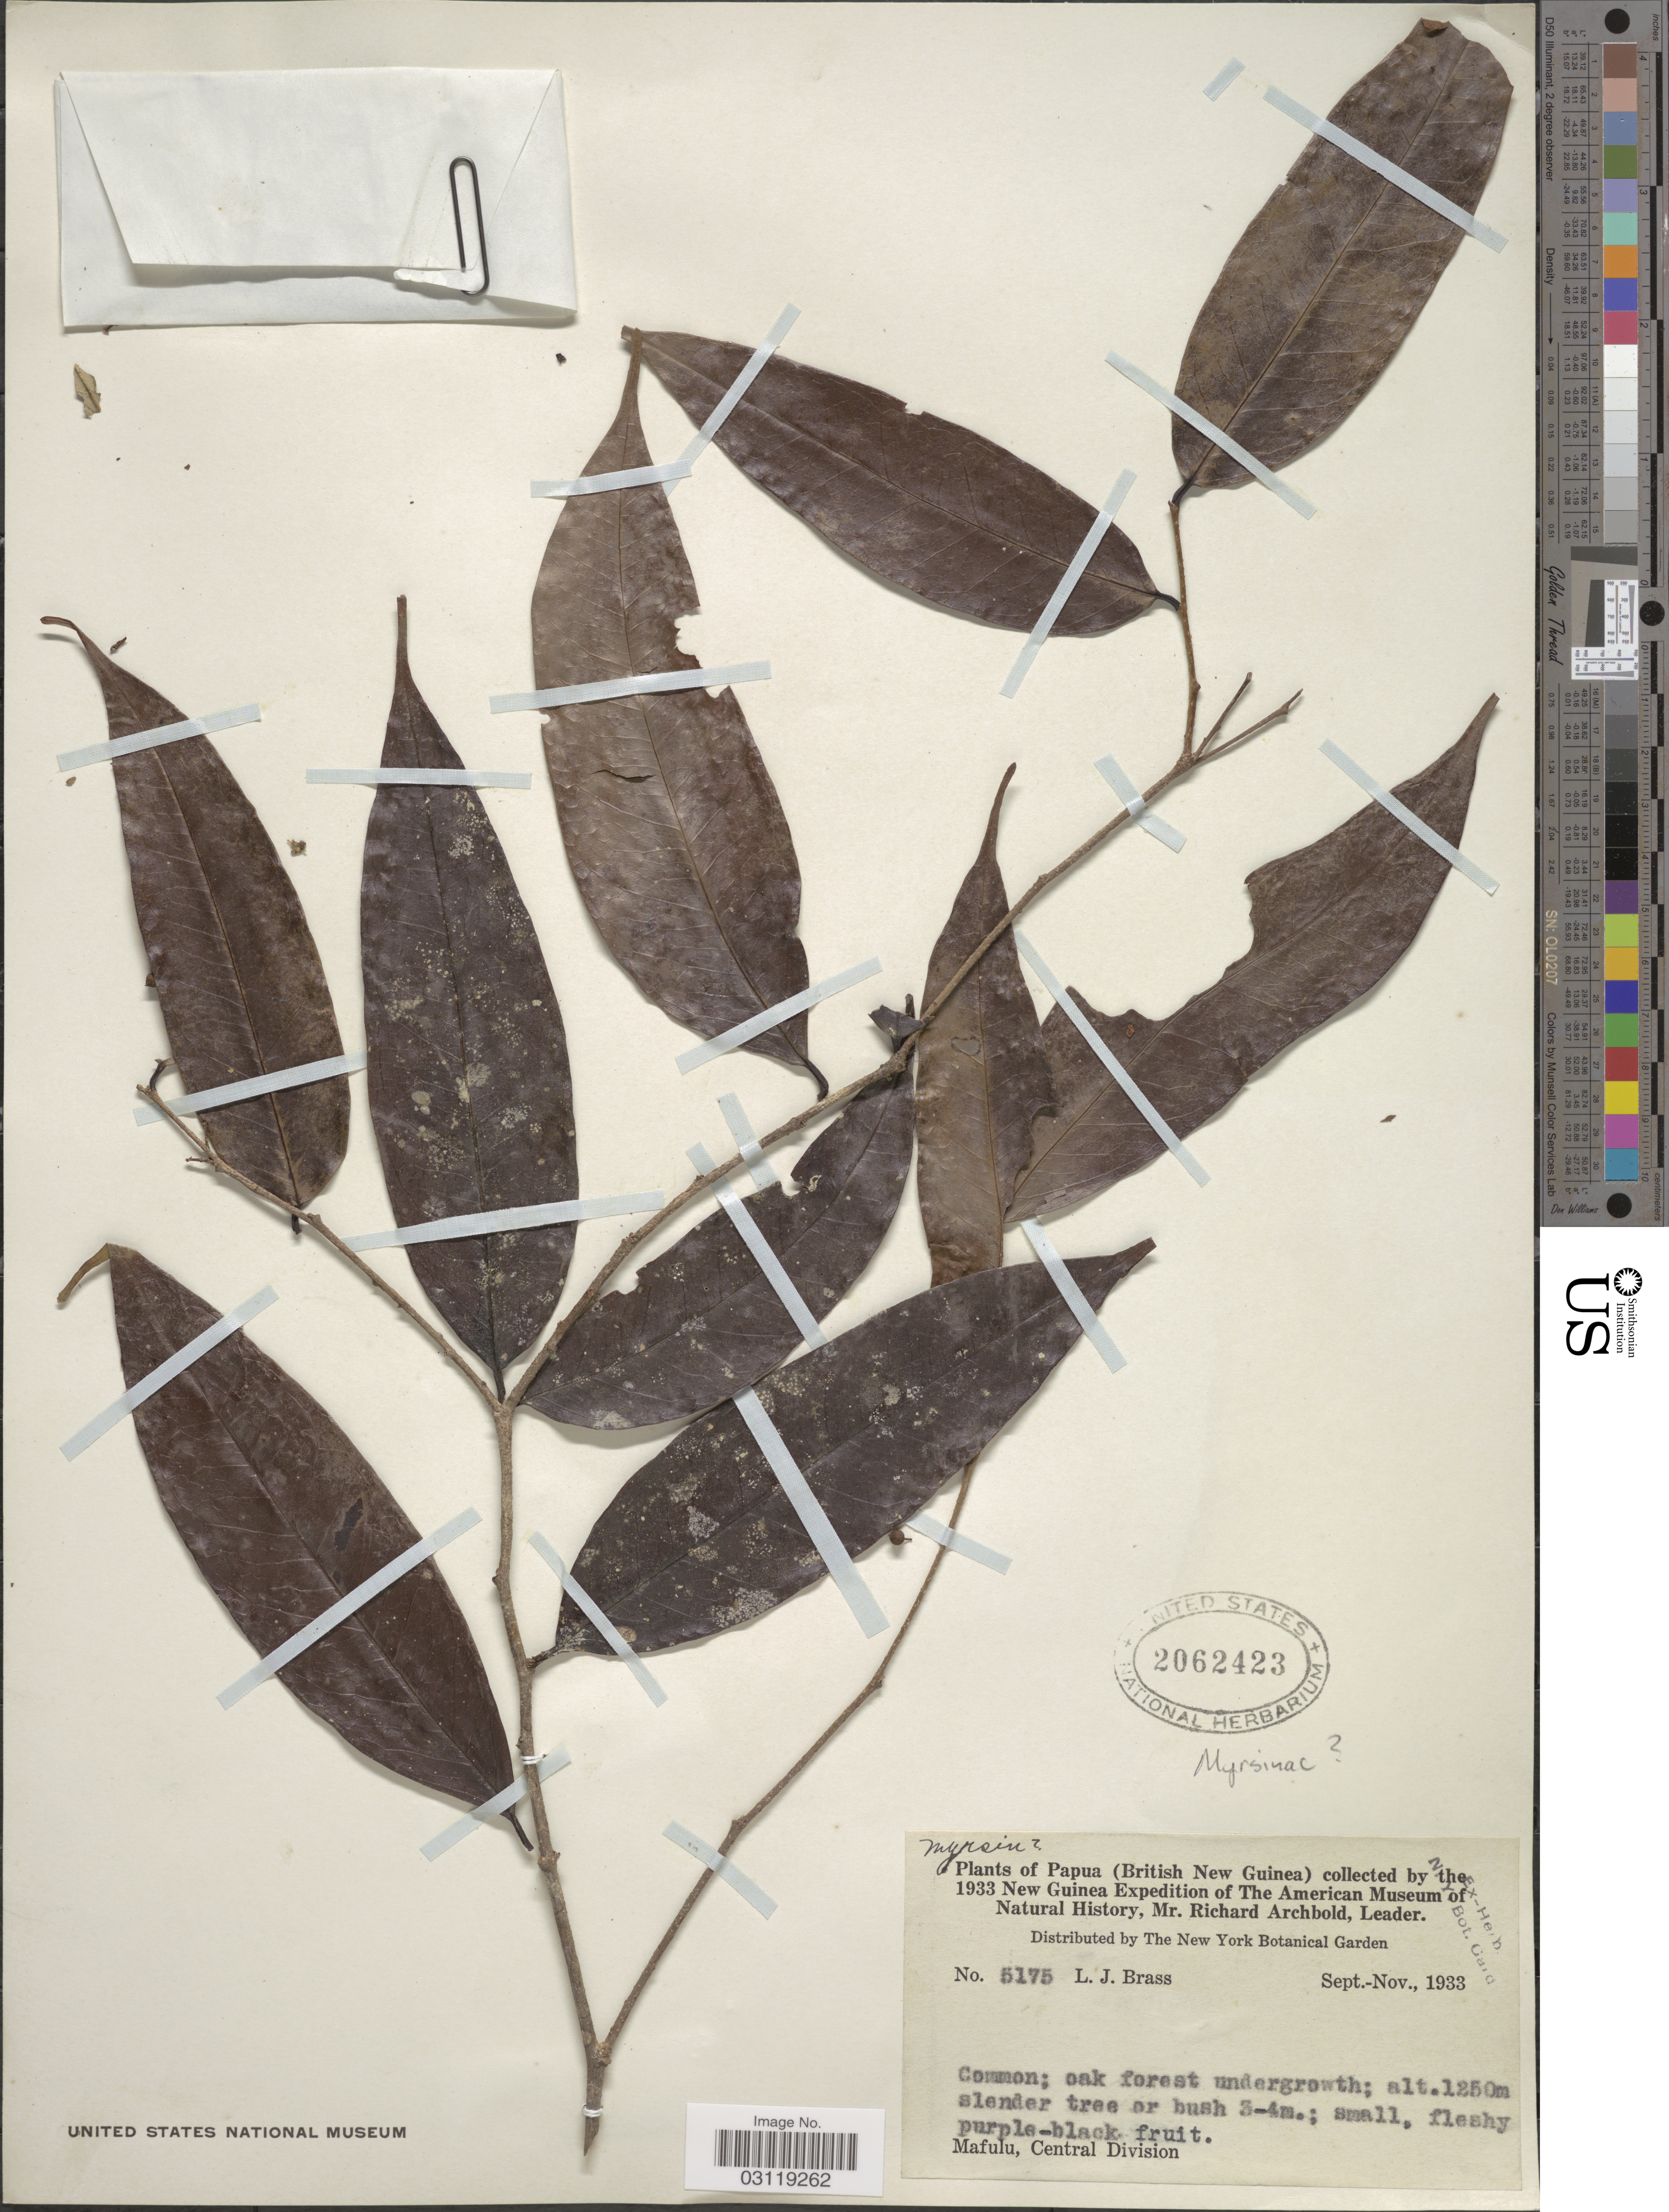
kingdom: Plantae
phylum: Tracheophyta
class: Magnoliopsida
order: Ericales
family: Primulaceae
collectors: L. J. Brass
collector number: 5175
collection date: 1933-09/1933-11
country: Papua New Guinea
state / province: Central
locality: Papua (British New Guinea). Mafulu, Central Division.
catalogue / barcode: US 2062423